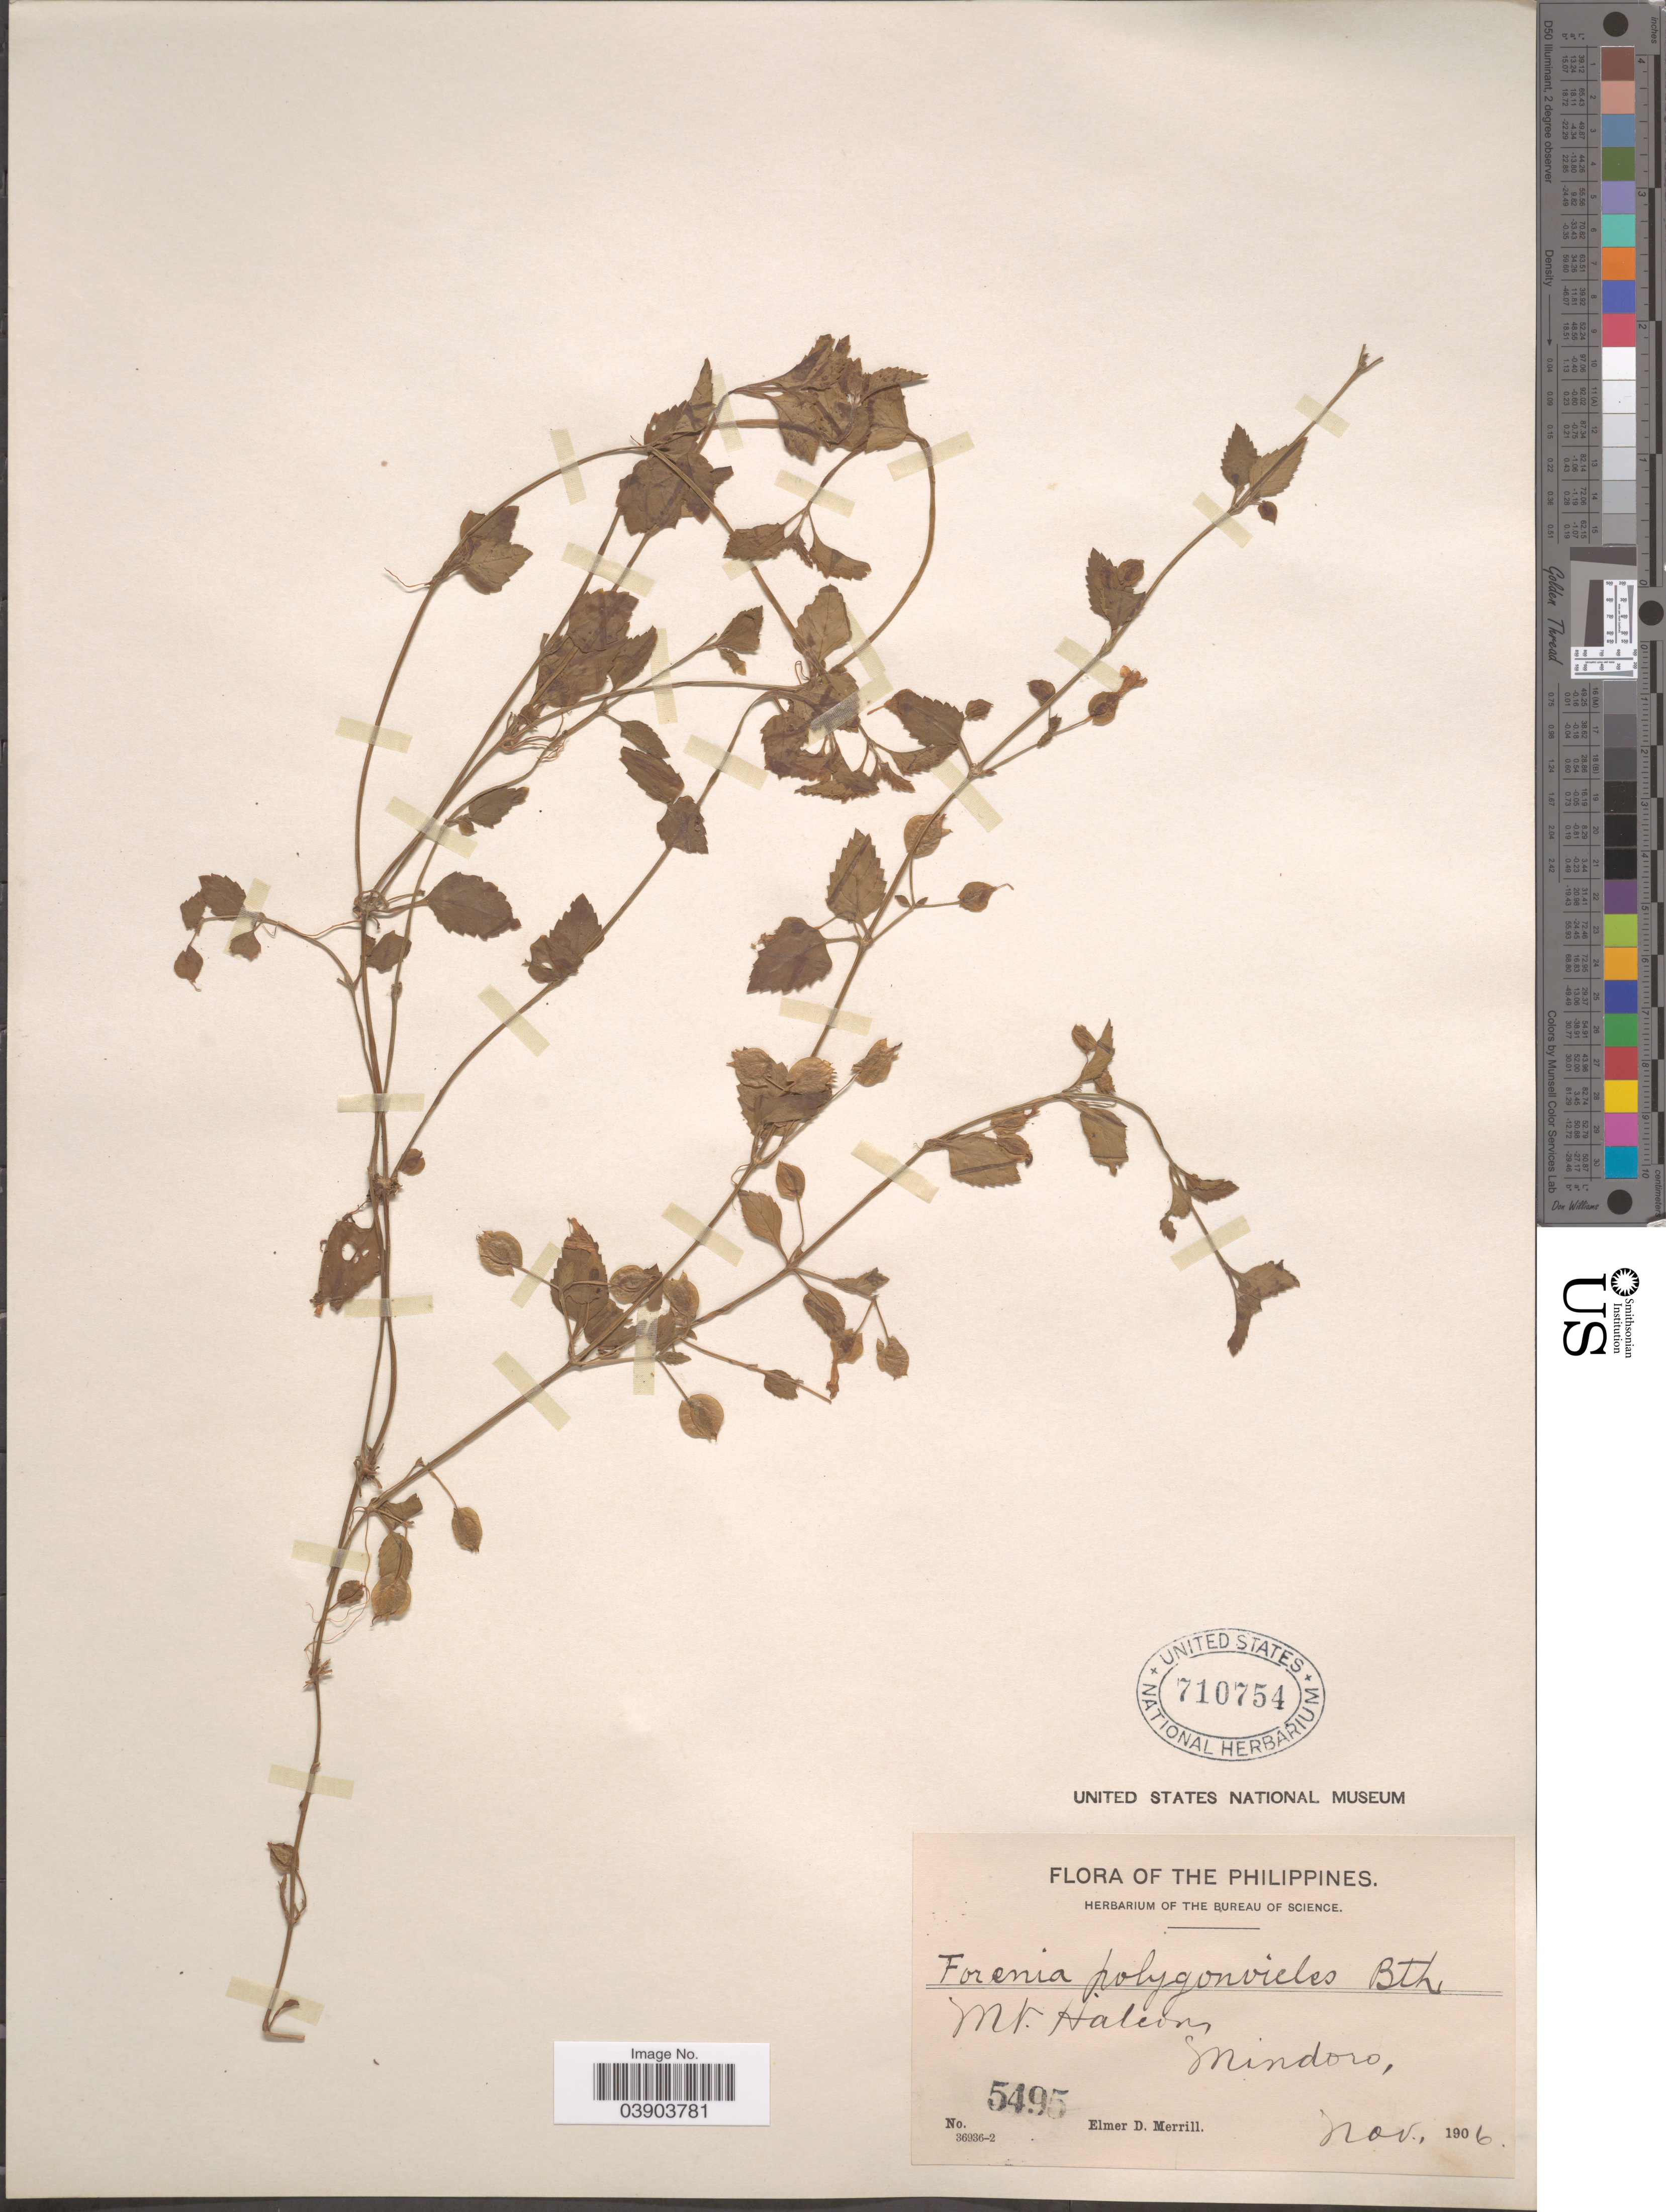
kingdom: Plantae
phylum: Tracheophyta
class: Magnoliopsida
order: Lamiales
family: Linderniaceae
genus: Torenia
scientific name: Torenia polygonoides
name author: Benth.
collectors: E. D. Merrill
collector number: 5495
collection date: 1906-11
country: Philippines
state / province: Mimaropa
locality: Mt Halcon, Mindoro.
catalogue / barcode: US 710754